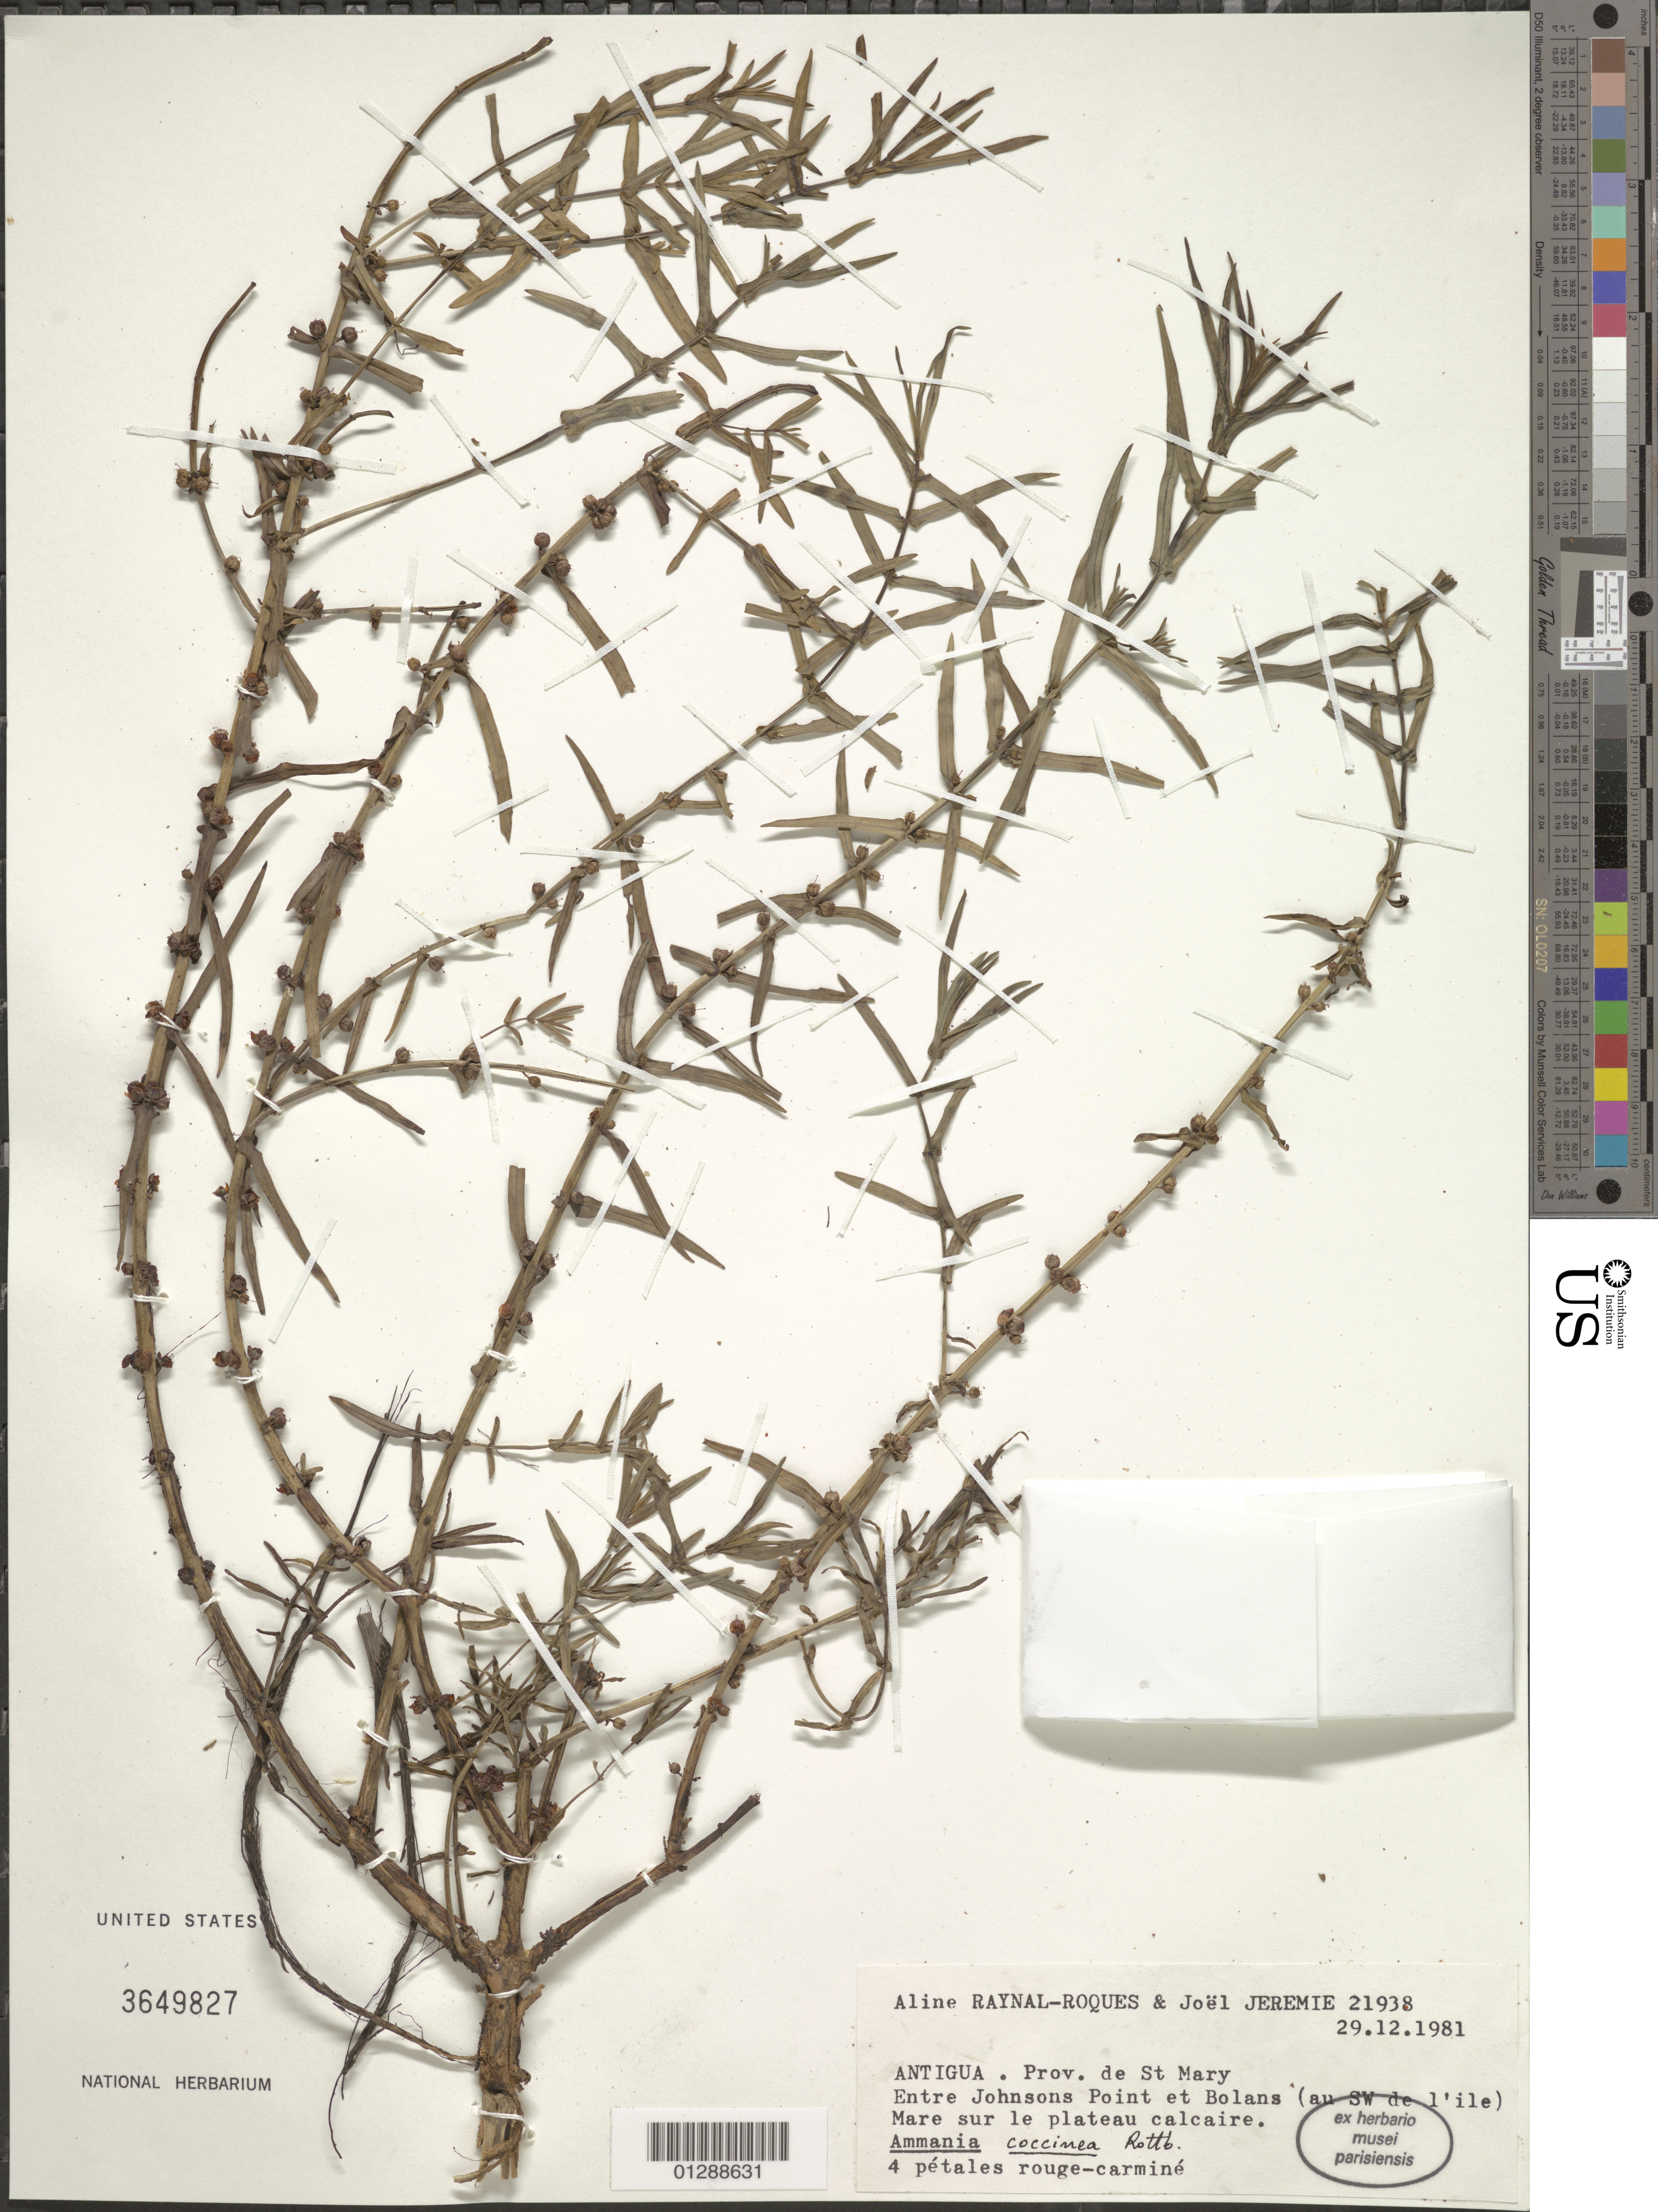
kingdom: Plantae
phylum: Tracheophyta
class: Magnoliopsida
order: Myrtales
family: Lythraceae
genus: Ammannia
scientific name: Ammannia coccinea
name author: Rottb.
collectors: A. M. Raynal & J. Jérémie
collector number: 21938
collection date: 1981-12-29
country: Antigua and Barbuda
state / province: Saint Mary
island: Antigua I.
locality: Entre Johnsons Point et Bolans (au SW de l'ile).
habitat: Mare sur le plateau calcaire.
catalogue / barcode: US 3649827